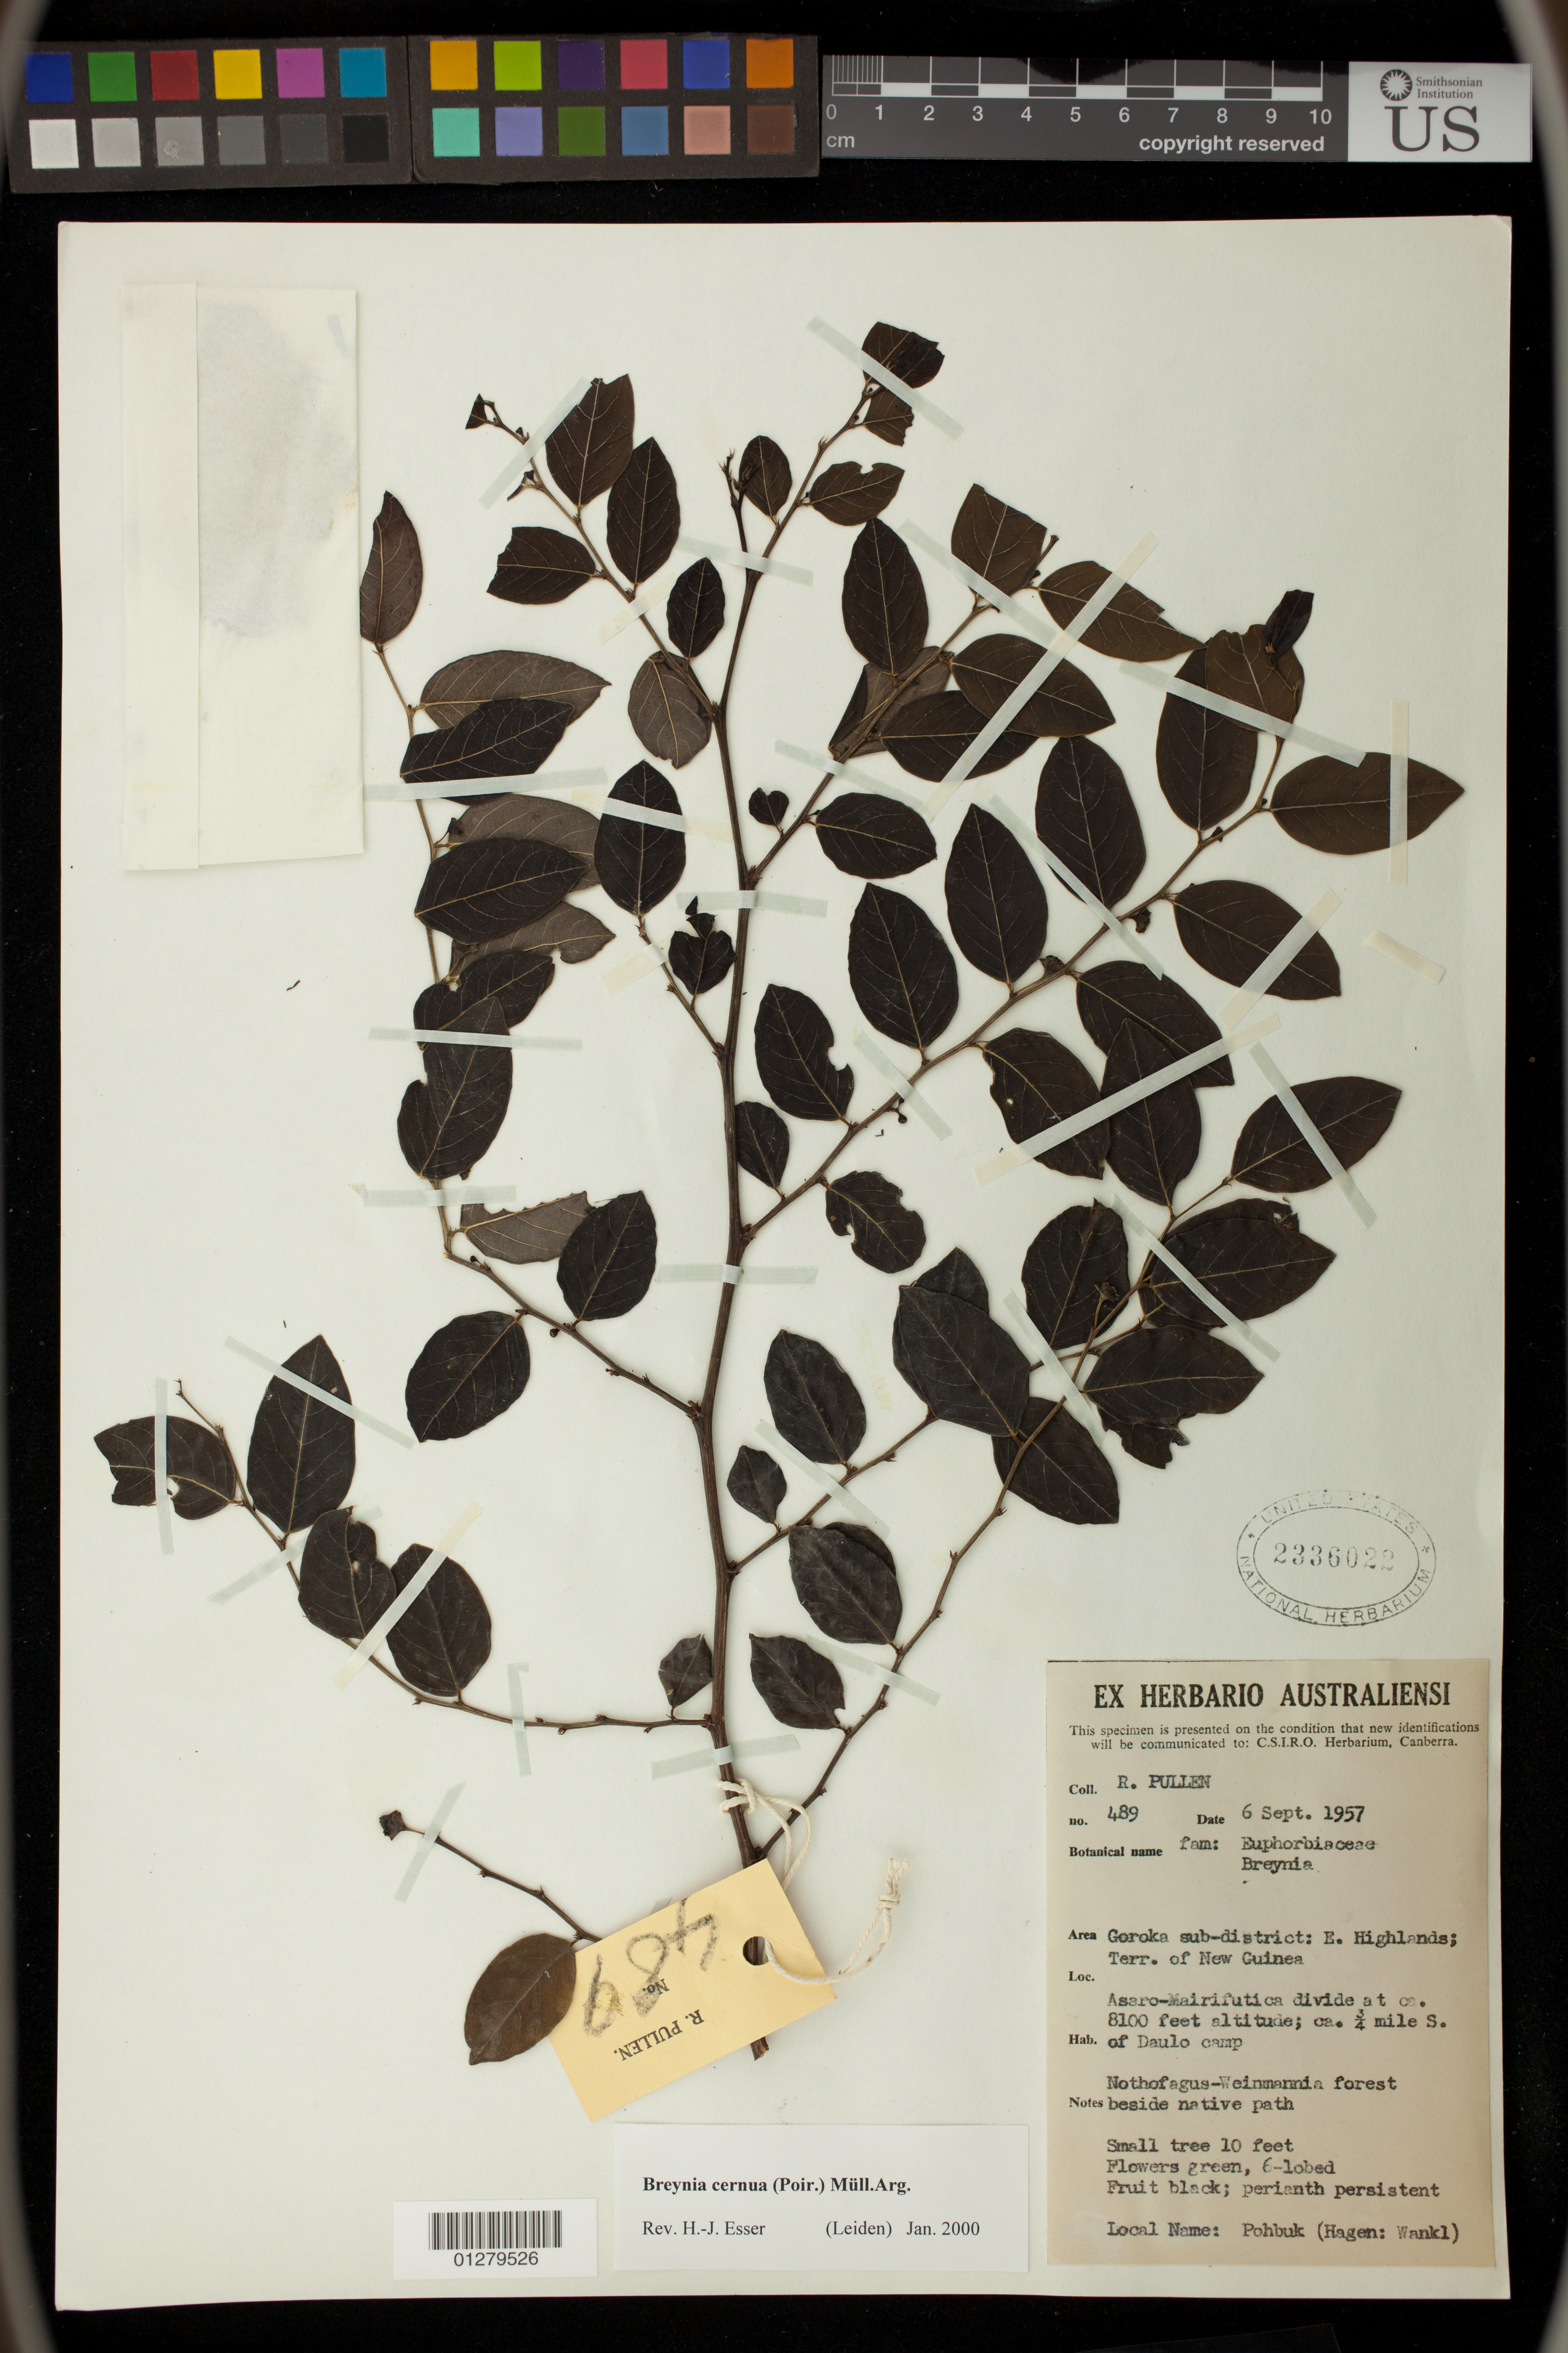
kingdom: Plantae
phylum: Tracheophyta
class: Magnoliopsida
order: Malpighiales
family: Phyllanthaceae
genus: Phyllanthus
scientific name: Phyllanthus cernuus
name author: Poir.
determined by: Wagner, W. L., (BOT), Smithsonian Institution - National Museum of Natural History (UNITED STATES)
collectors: R. Pullen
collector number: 489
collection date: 1957-09-06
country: Papua New Guinea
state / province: Eastern Highlands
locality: Goroka sub-district: E. Highlands; Terr. of New Guinea: Asaro-Mairifutica divide, ca. 3/4 mile south of Daulo camp.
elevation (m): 2469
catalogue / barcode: US 2336022